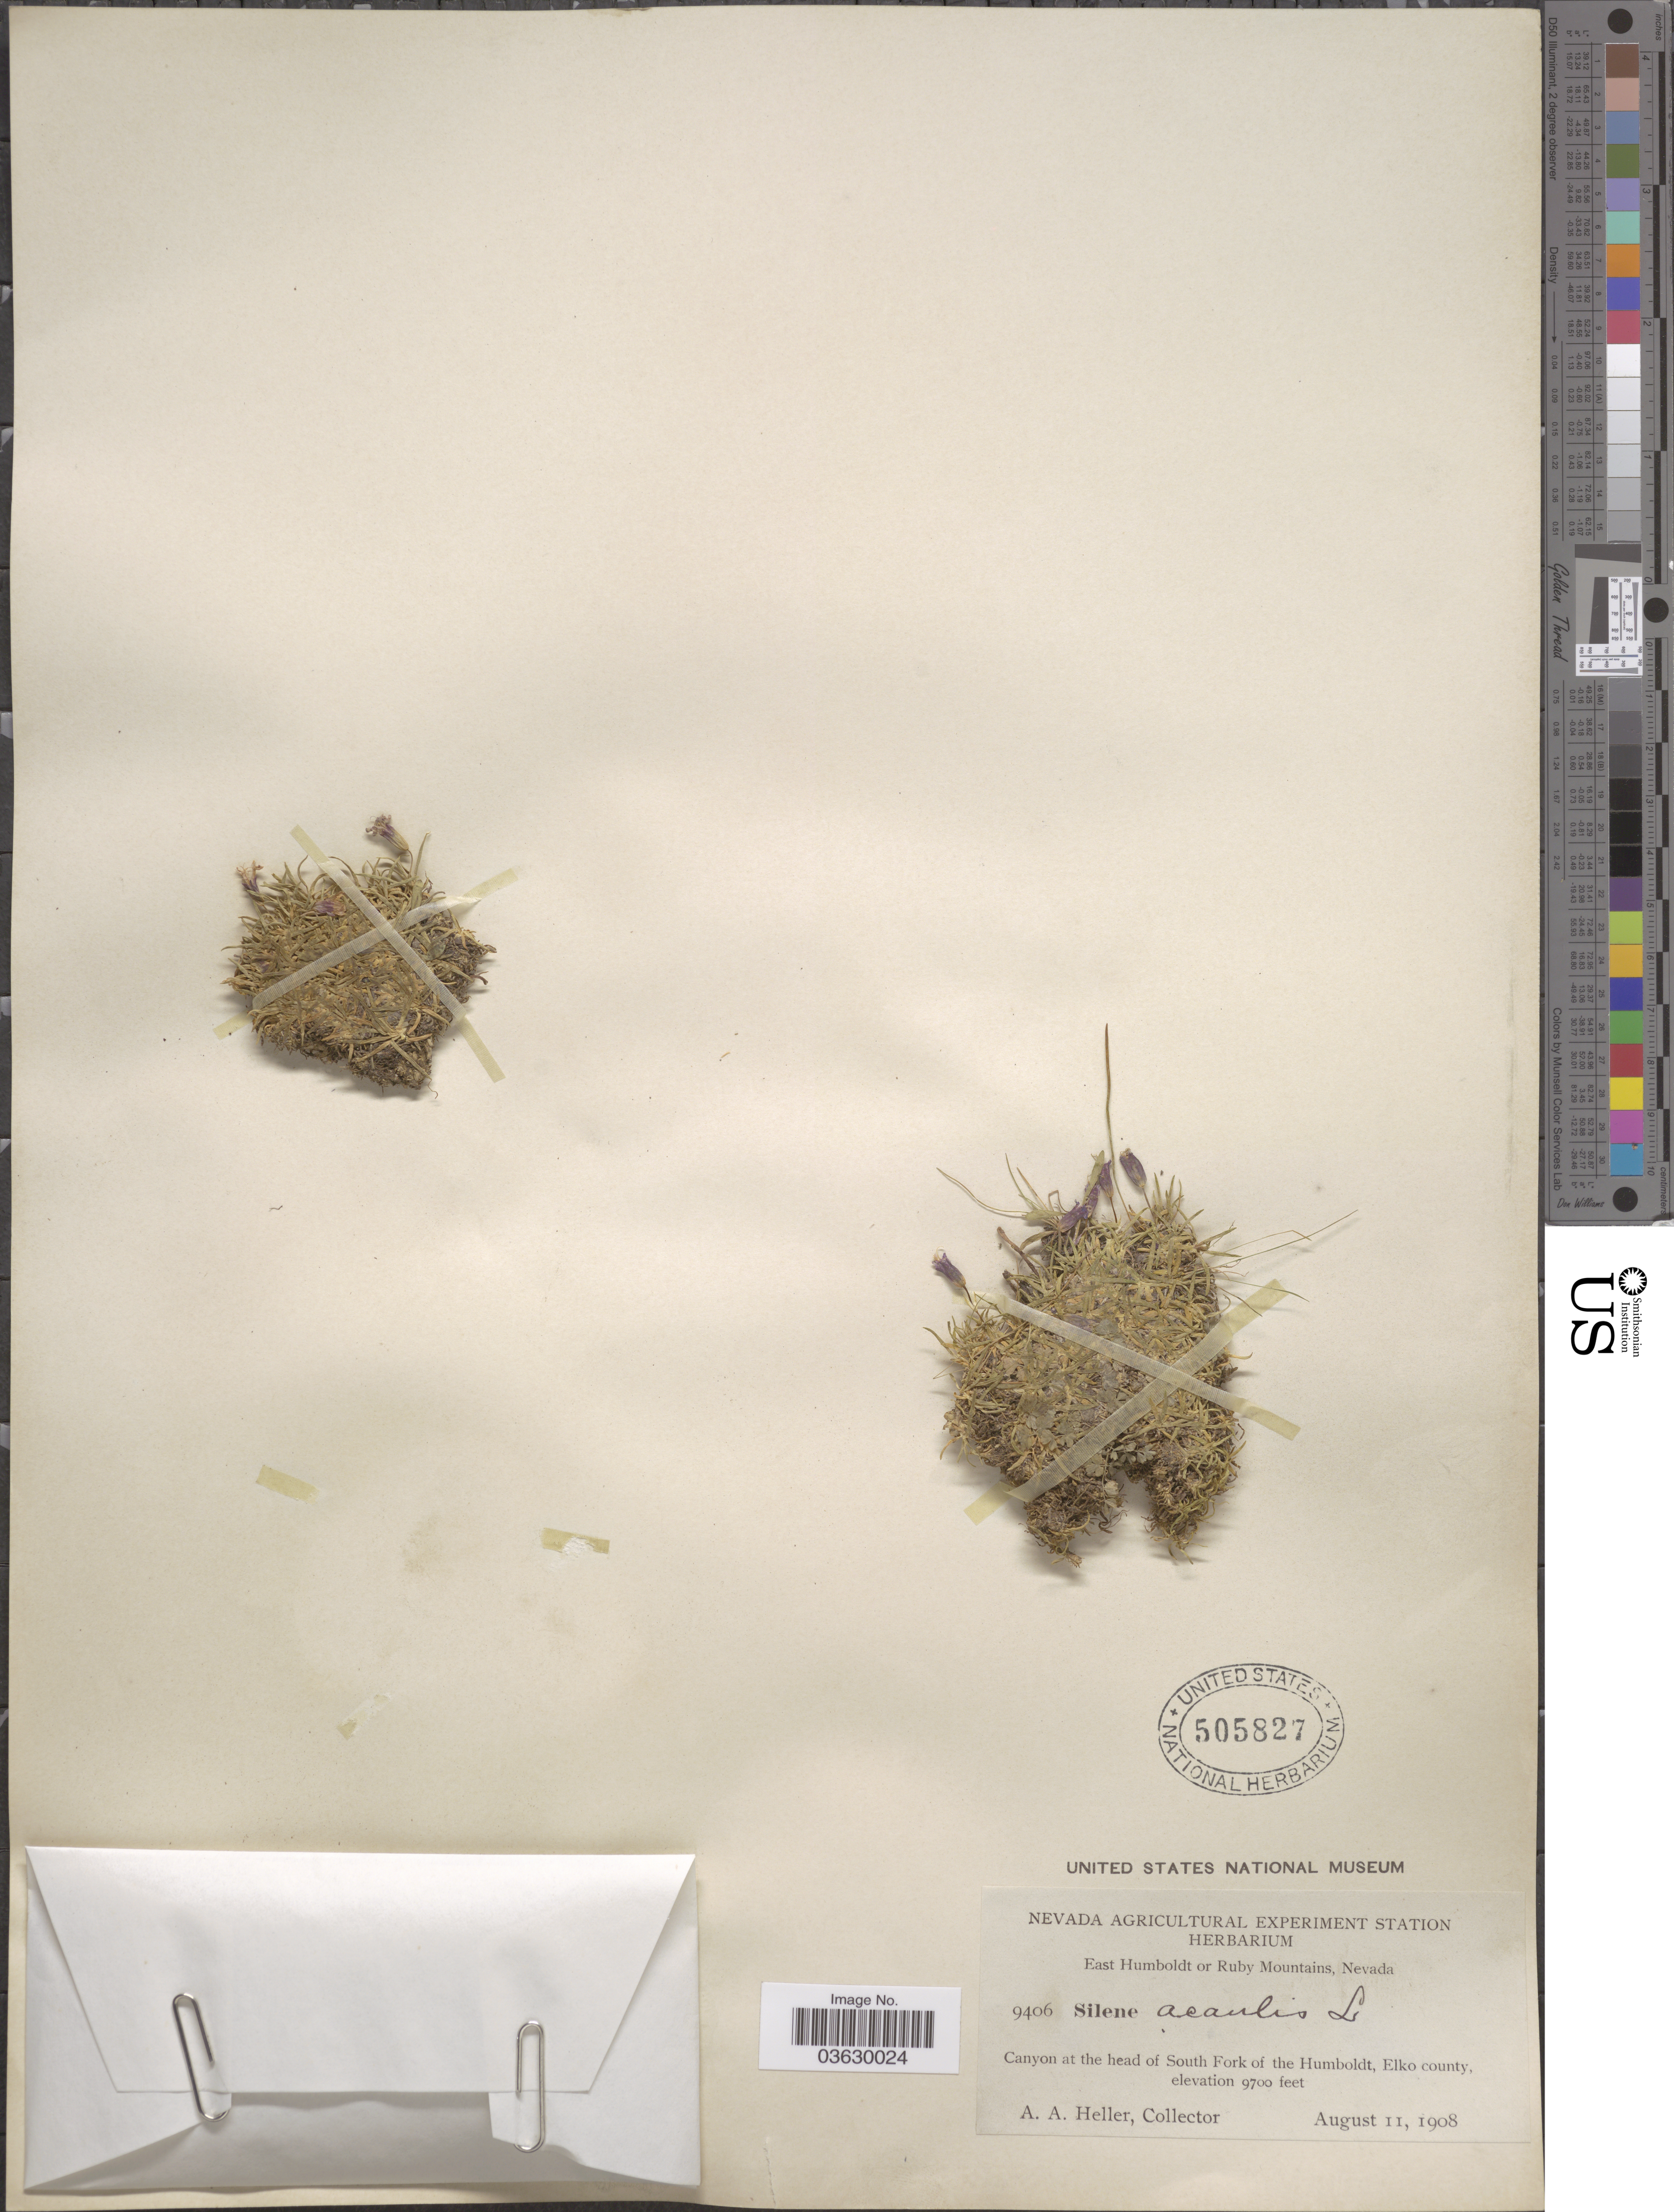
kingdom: Plantae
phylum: Tracheophyta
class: Magnoliopsida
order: Caryophyllales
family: Caryophyllaceae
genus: Silene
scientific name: Silene acaulis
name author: (L.) Jacq.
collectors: A. A. Heller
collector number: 9406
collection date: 1908-08-11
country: United States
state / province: Nevada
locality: East Humboldt or Ruby Mountains. Canyon at the head of South Fork of the Humboldt, Elko county.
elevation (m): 2957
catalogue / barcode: US 505827